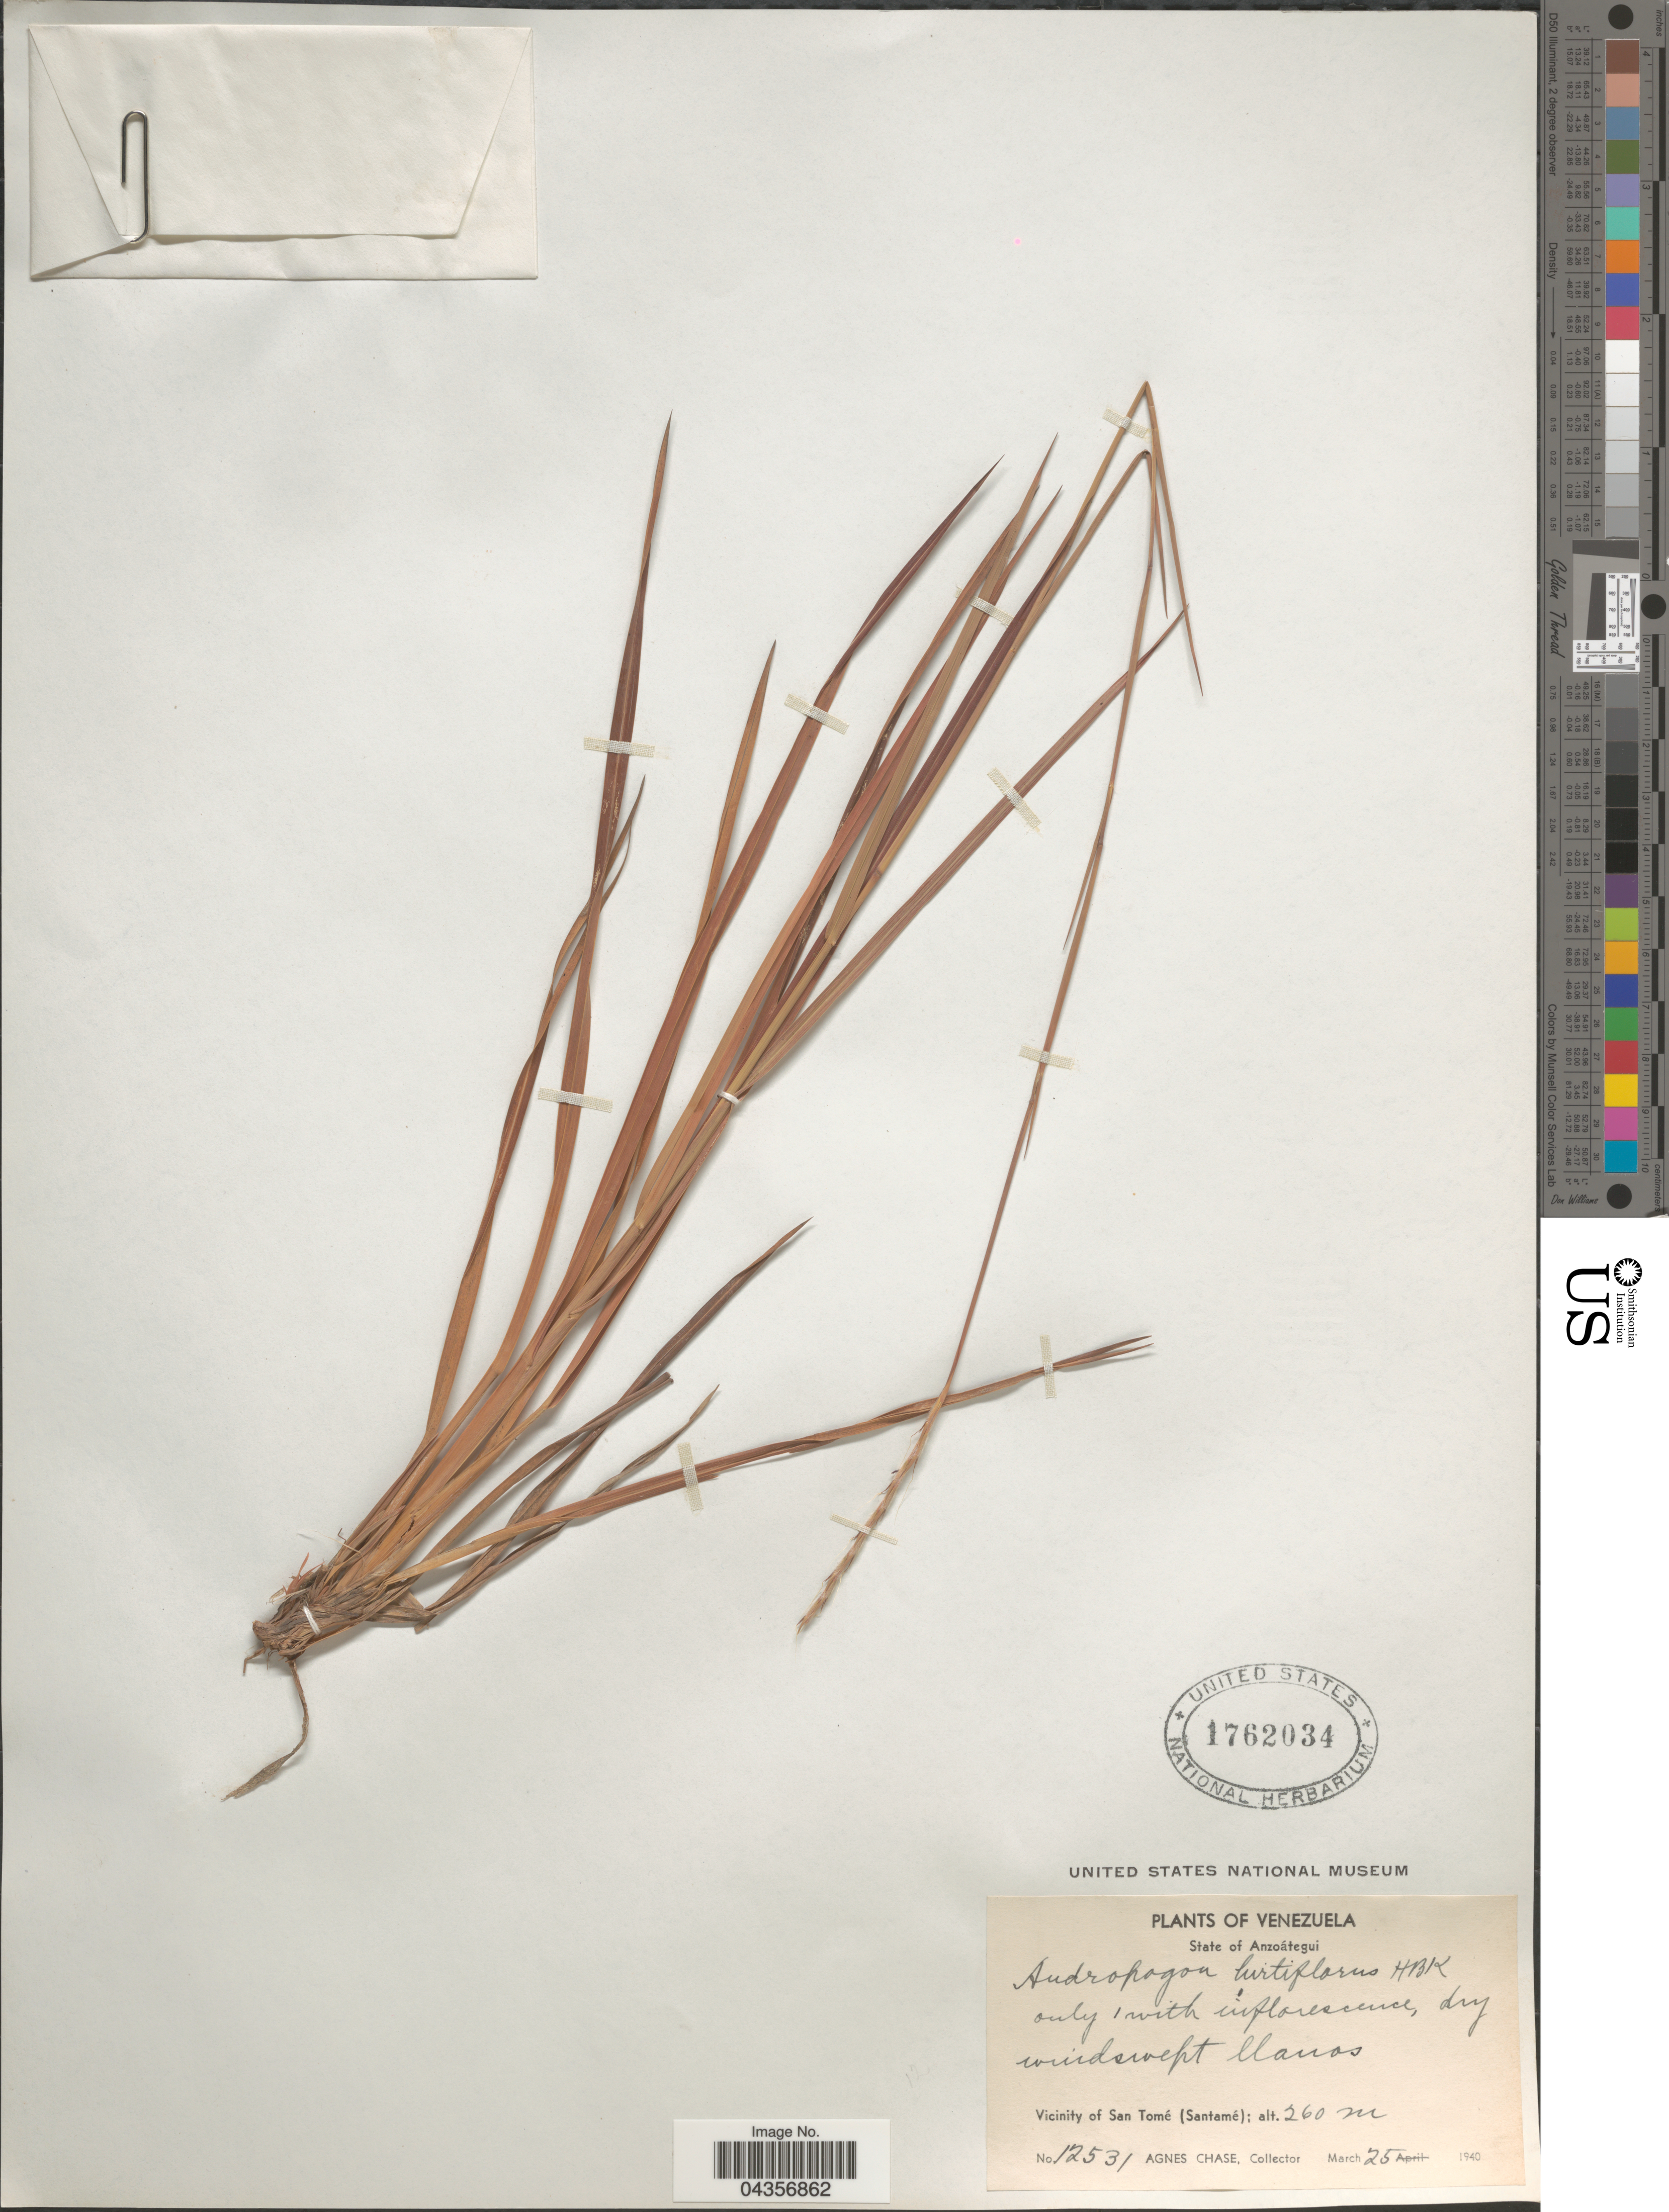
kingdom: Plantae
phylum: Tracheophyta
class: Liliopsida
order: Poales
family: Poaceae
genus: Schizachyrium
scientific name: Schizachyrium sanguineum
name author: (Retz.) Alston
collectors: A. Chase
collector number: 12531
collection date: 1940-03-25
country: Venezuela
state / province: Anzoategui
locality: Vicinity of San Tomé (Santamé).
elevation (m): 260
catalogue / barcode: US 1762034